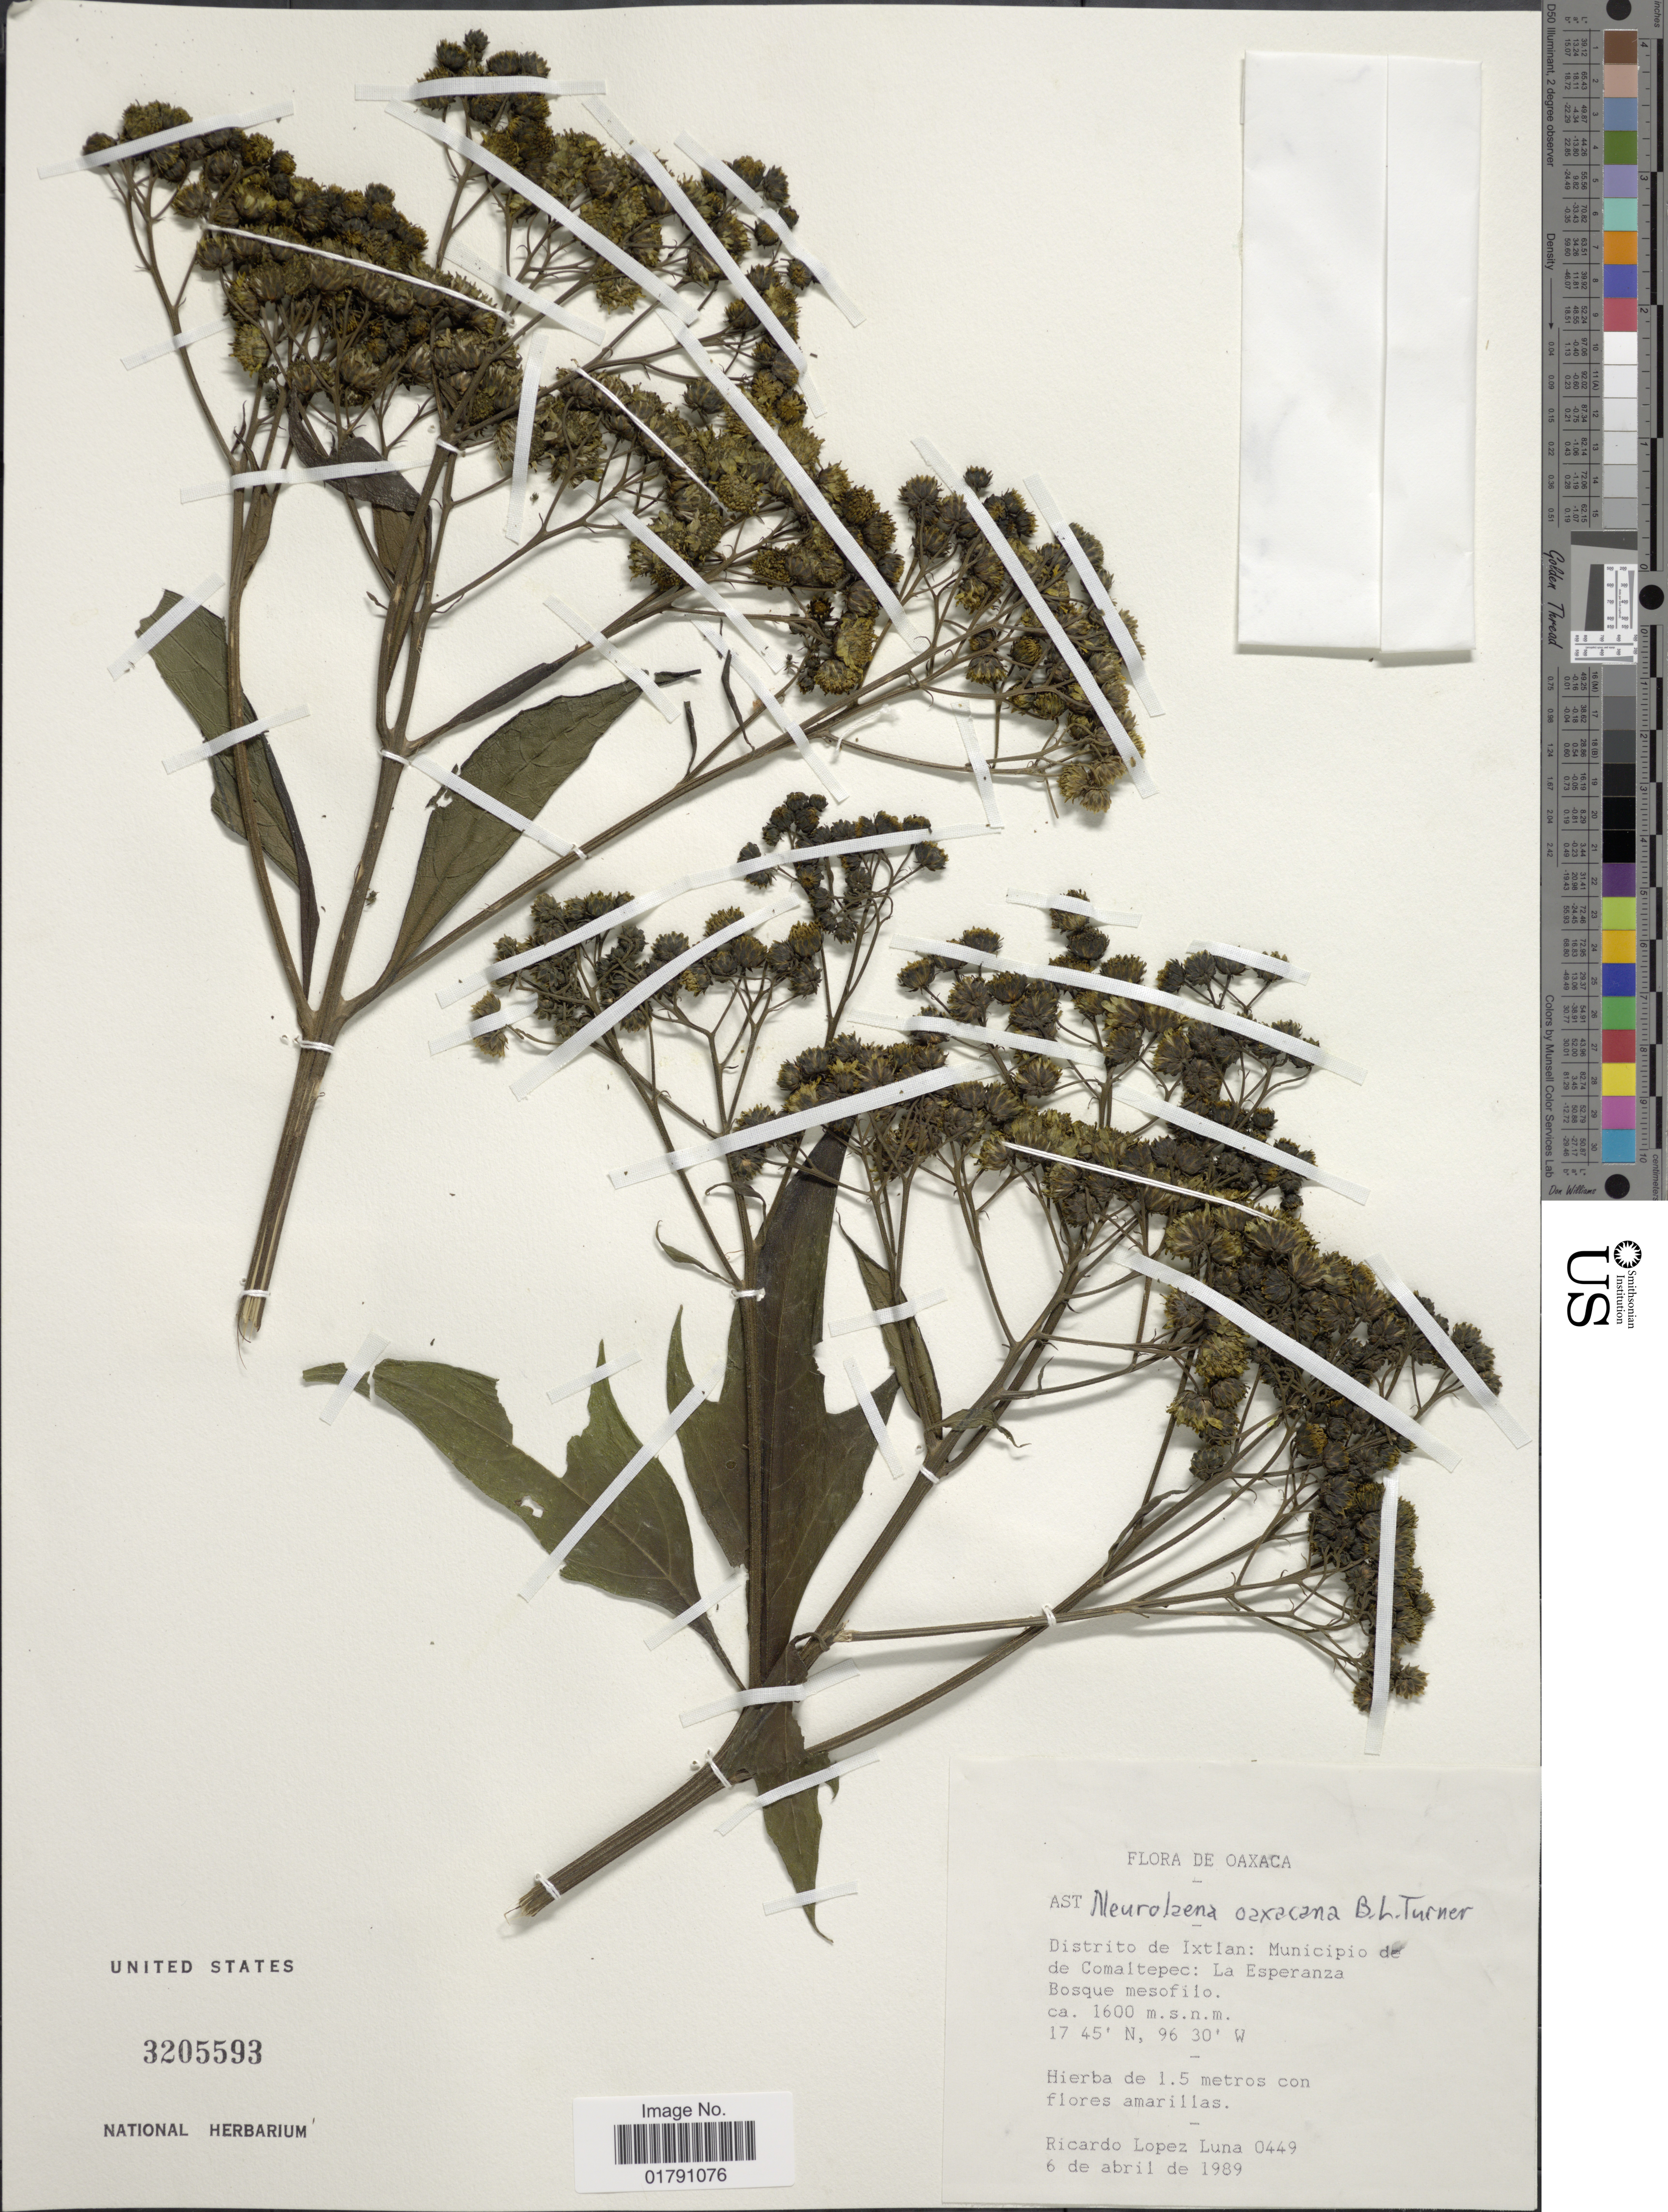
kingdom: Plantae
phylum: Tracheophyta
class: Magnoliopsida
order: Asterales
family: Asteraceae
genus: Neurolaena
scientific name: Neurolaena oaxacana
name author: B.L. Turner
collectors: R. López Luna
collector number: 0449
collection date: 1989-04-06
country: Mexico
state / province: Oaxaca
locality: Distrito de Ixtlan, Municipio de Comaltepec, La Esperanza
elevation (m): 1600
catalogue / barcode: US 3205593